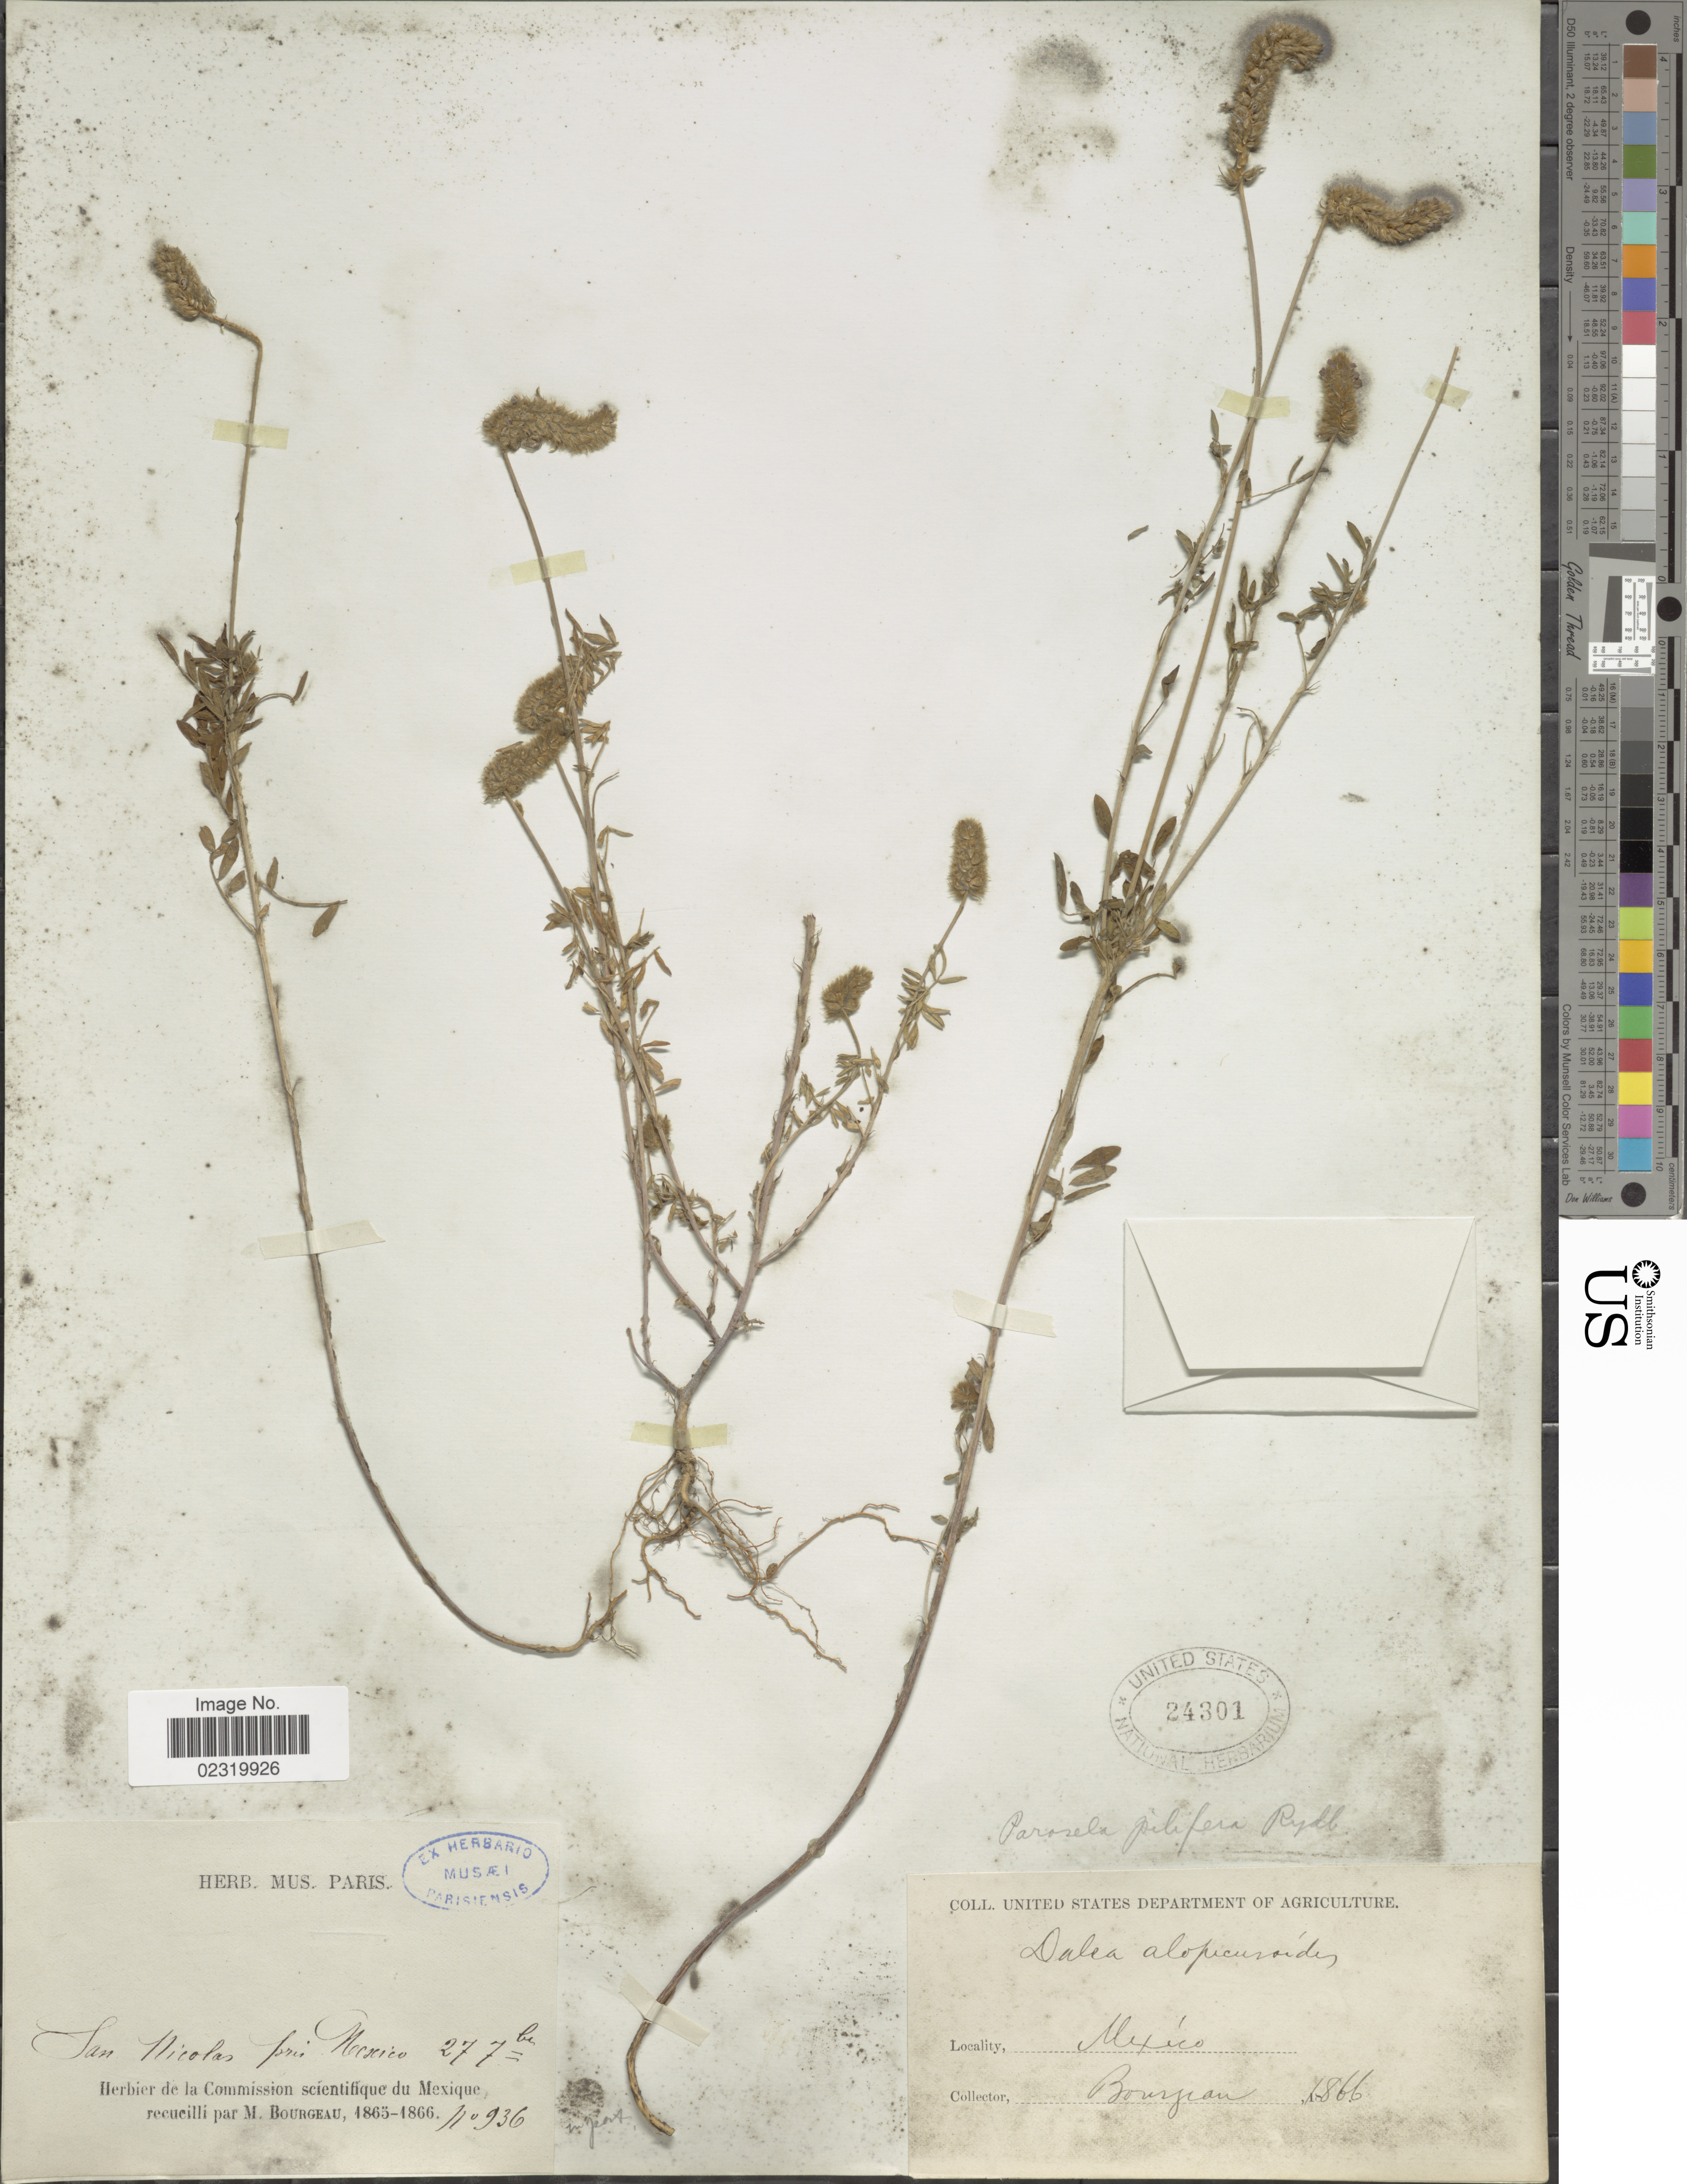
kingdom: Plantae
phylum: Tracheophyta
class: Magnoliopsida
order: Fabales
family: Fabaceae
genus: Dalea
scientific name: Dalea reclinata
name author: (Cav.) Willd.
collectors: M. Bourgeau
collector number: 936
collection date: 1866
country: Mexico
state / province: México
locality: San Nicolas pres Mexico 277be [unsure placement]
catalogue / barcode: US 24301